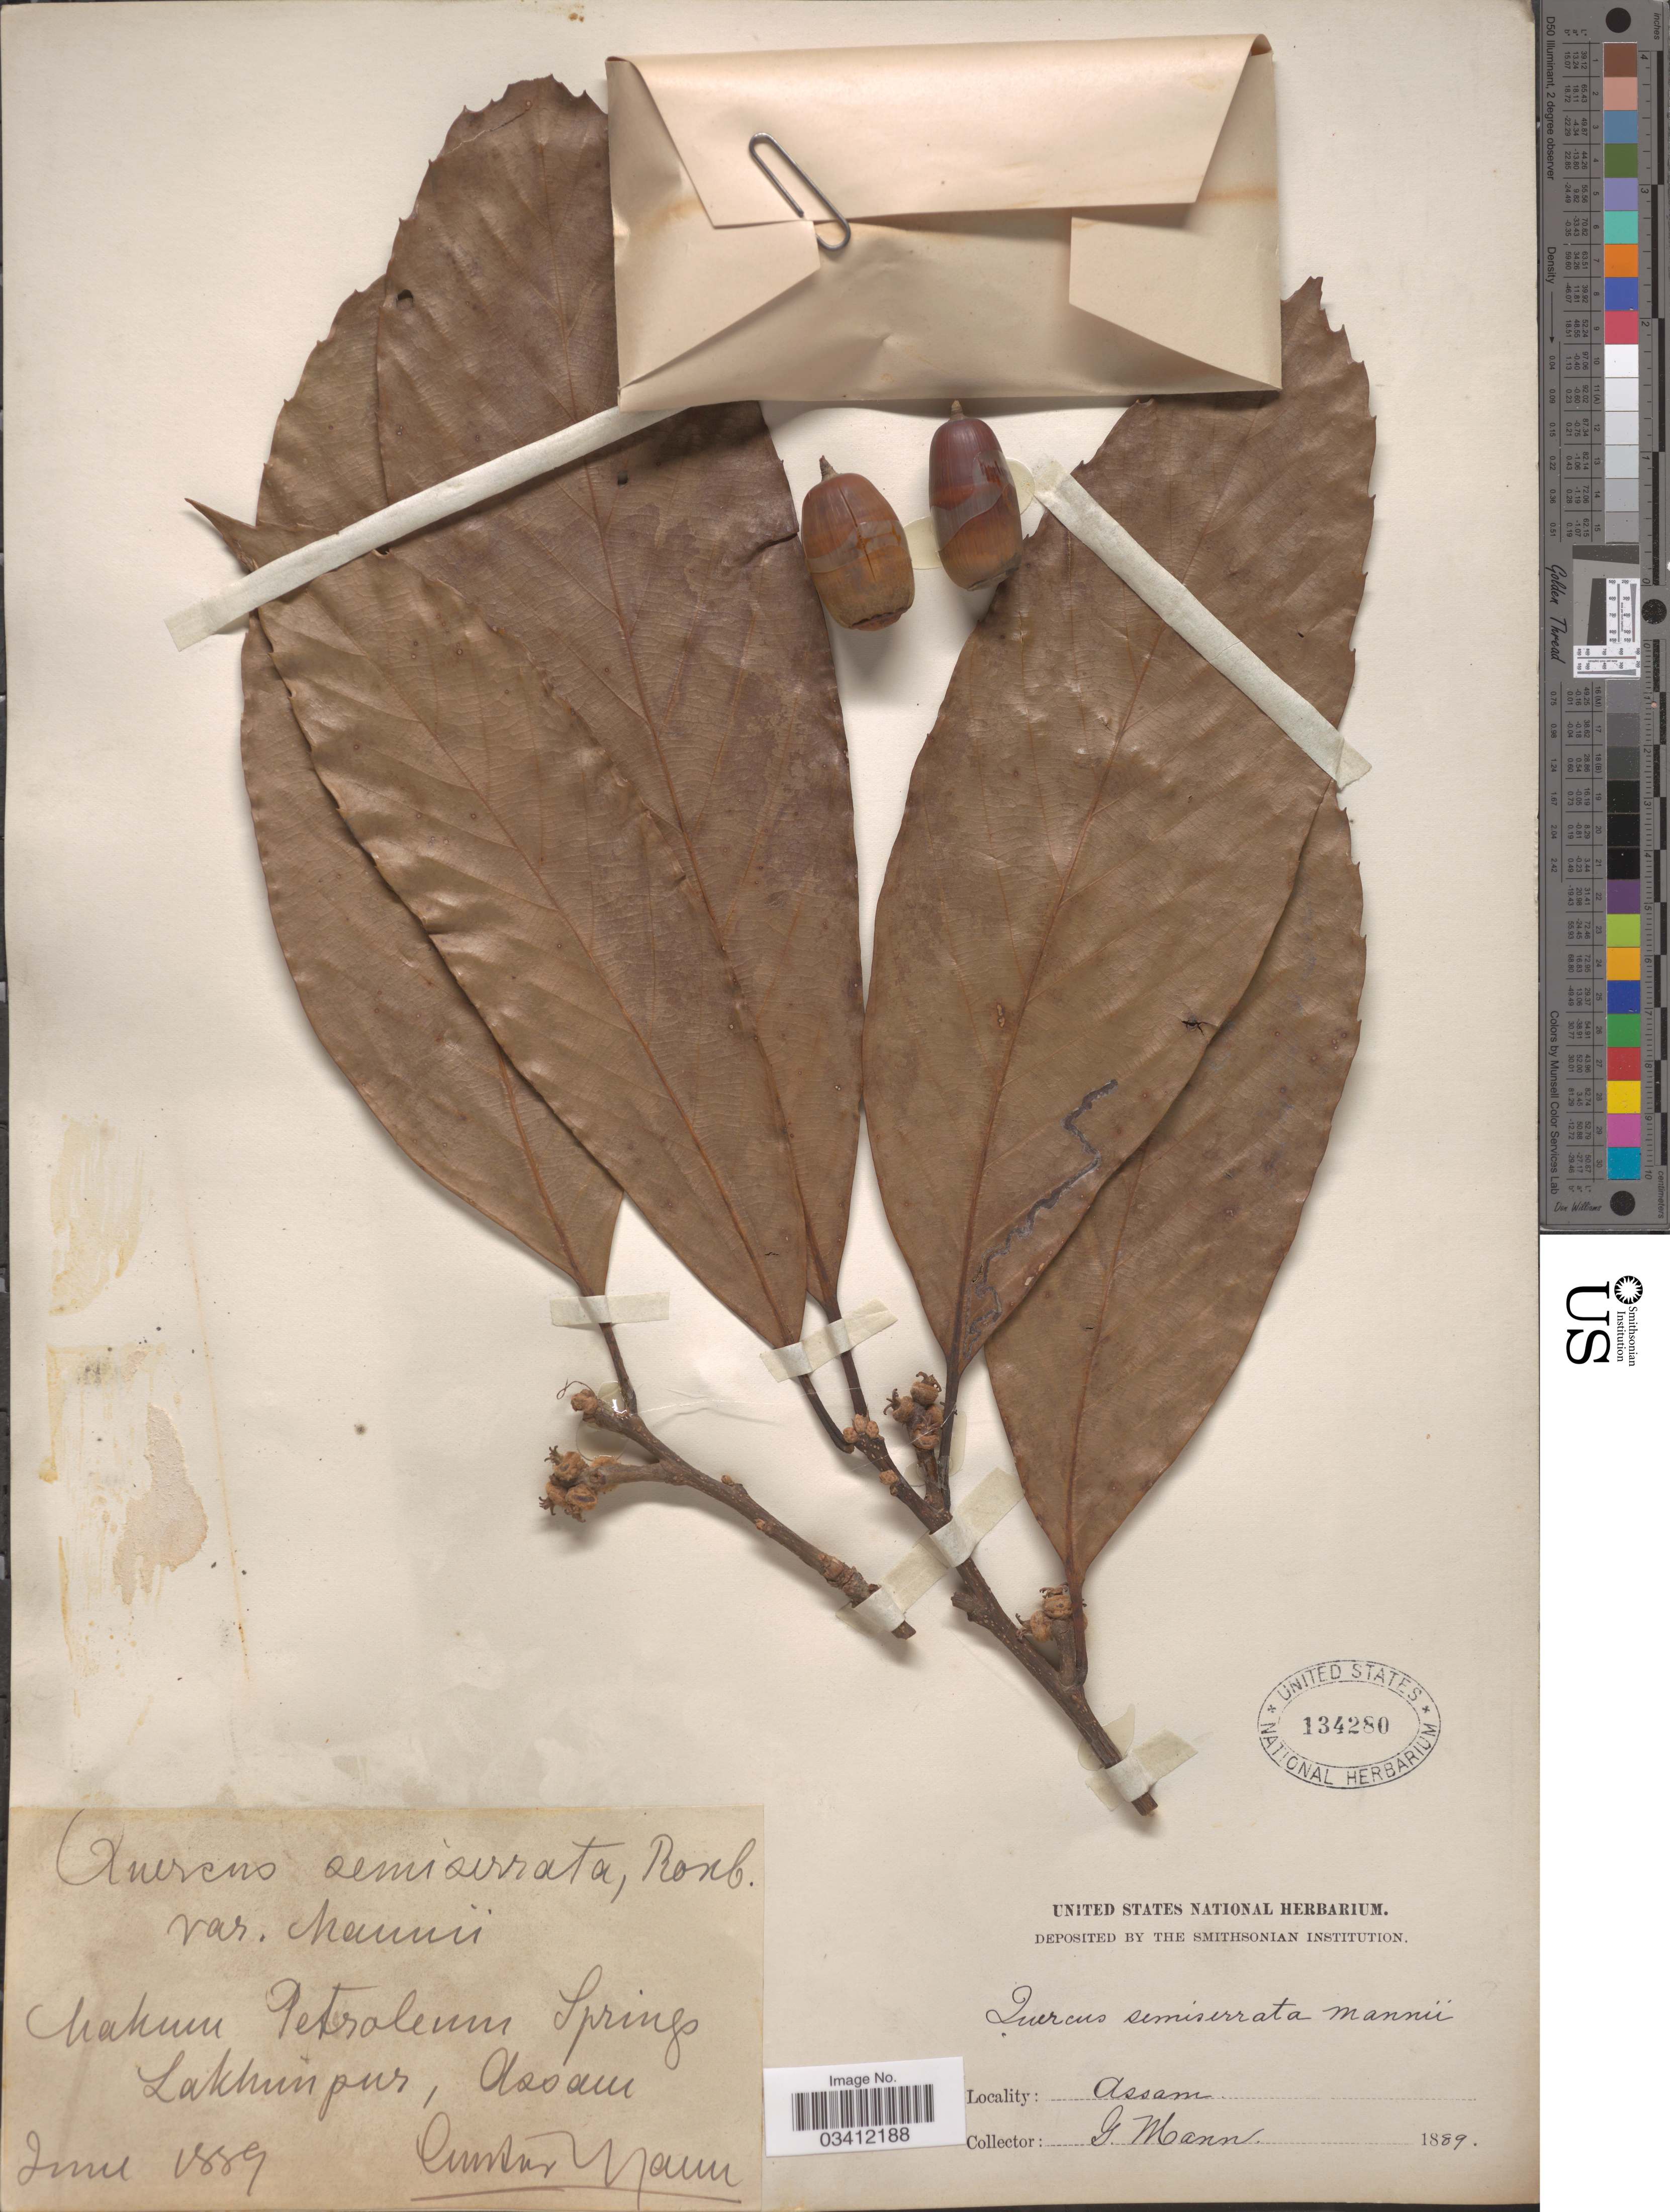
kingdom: Plantae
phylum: Tracheophyta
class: Magnoliopsida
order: Fagales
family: Fagaceae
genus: Quercus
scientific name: Quercus semiserrata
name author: Roxb.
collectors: G. Mann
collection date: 1889-06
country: India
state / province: Assam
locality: Makum Petroleum Springs. Lakhimpur.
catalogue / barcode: US 134280